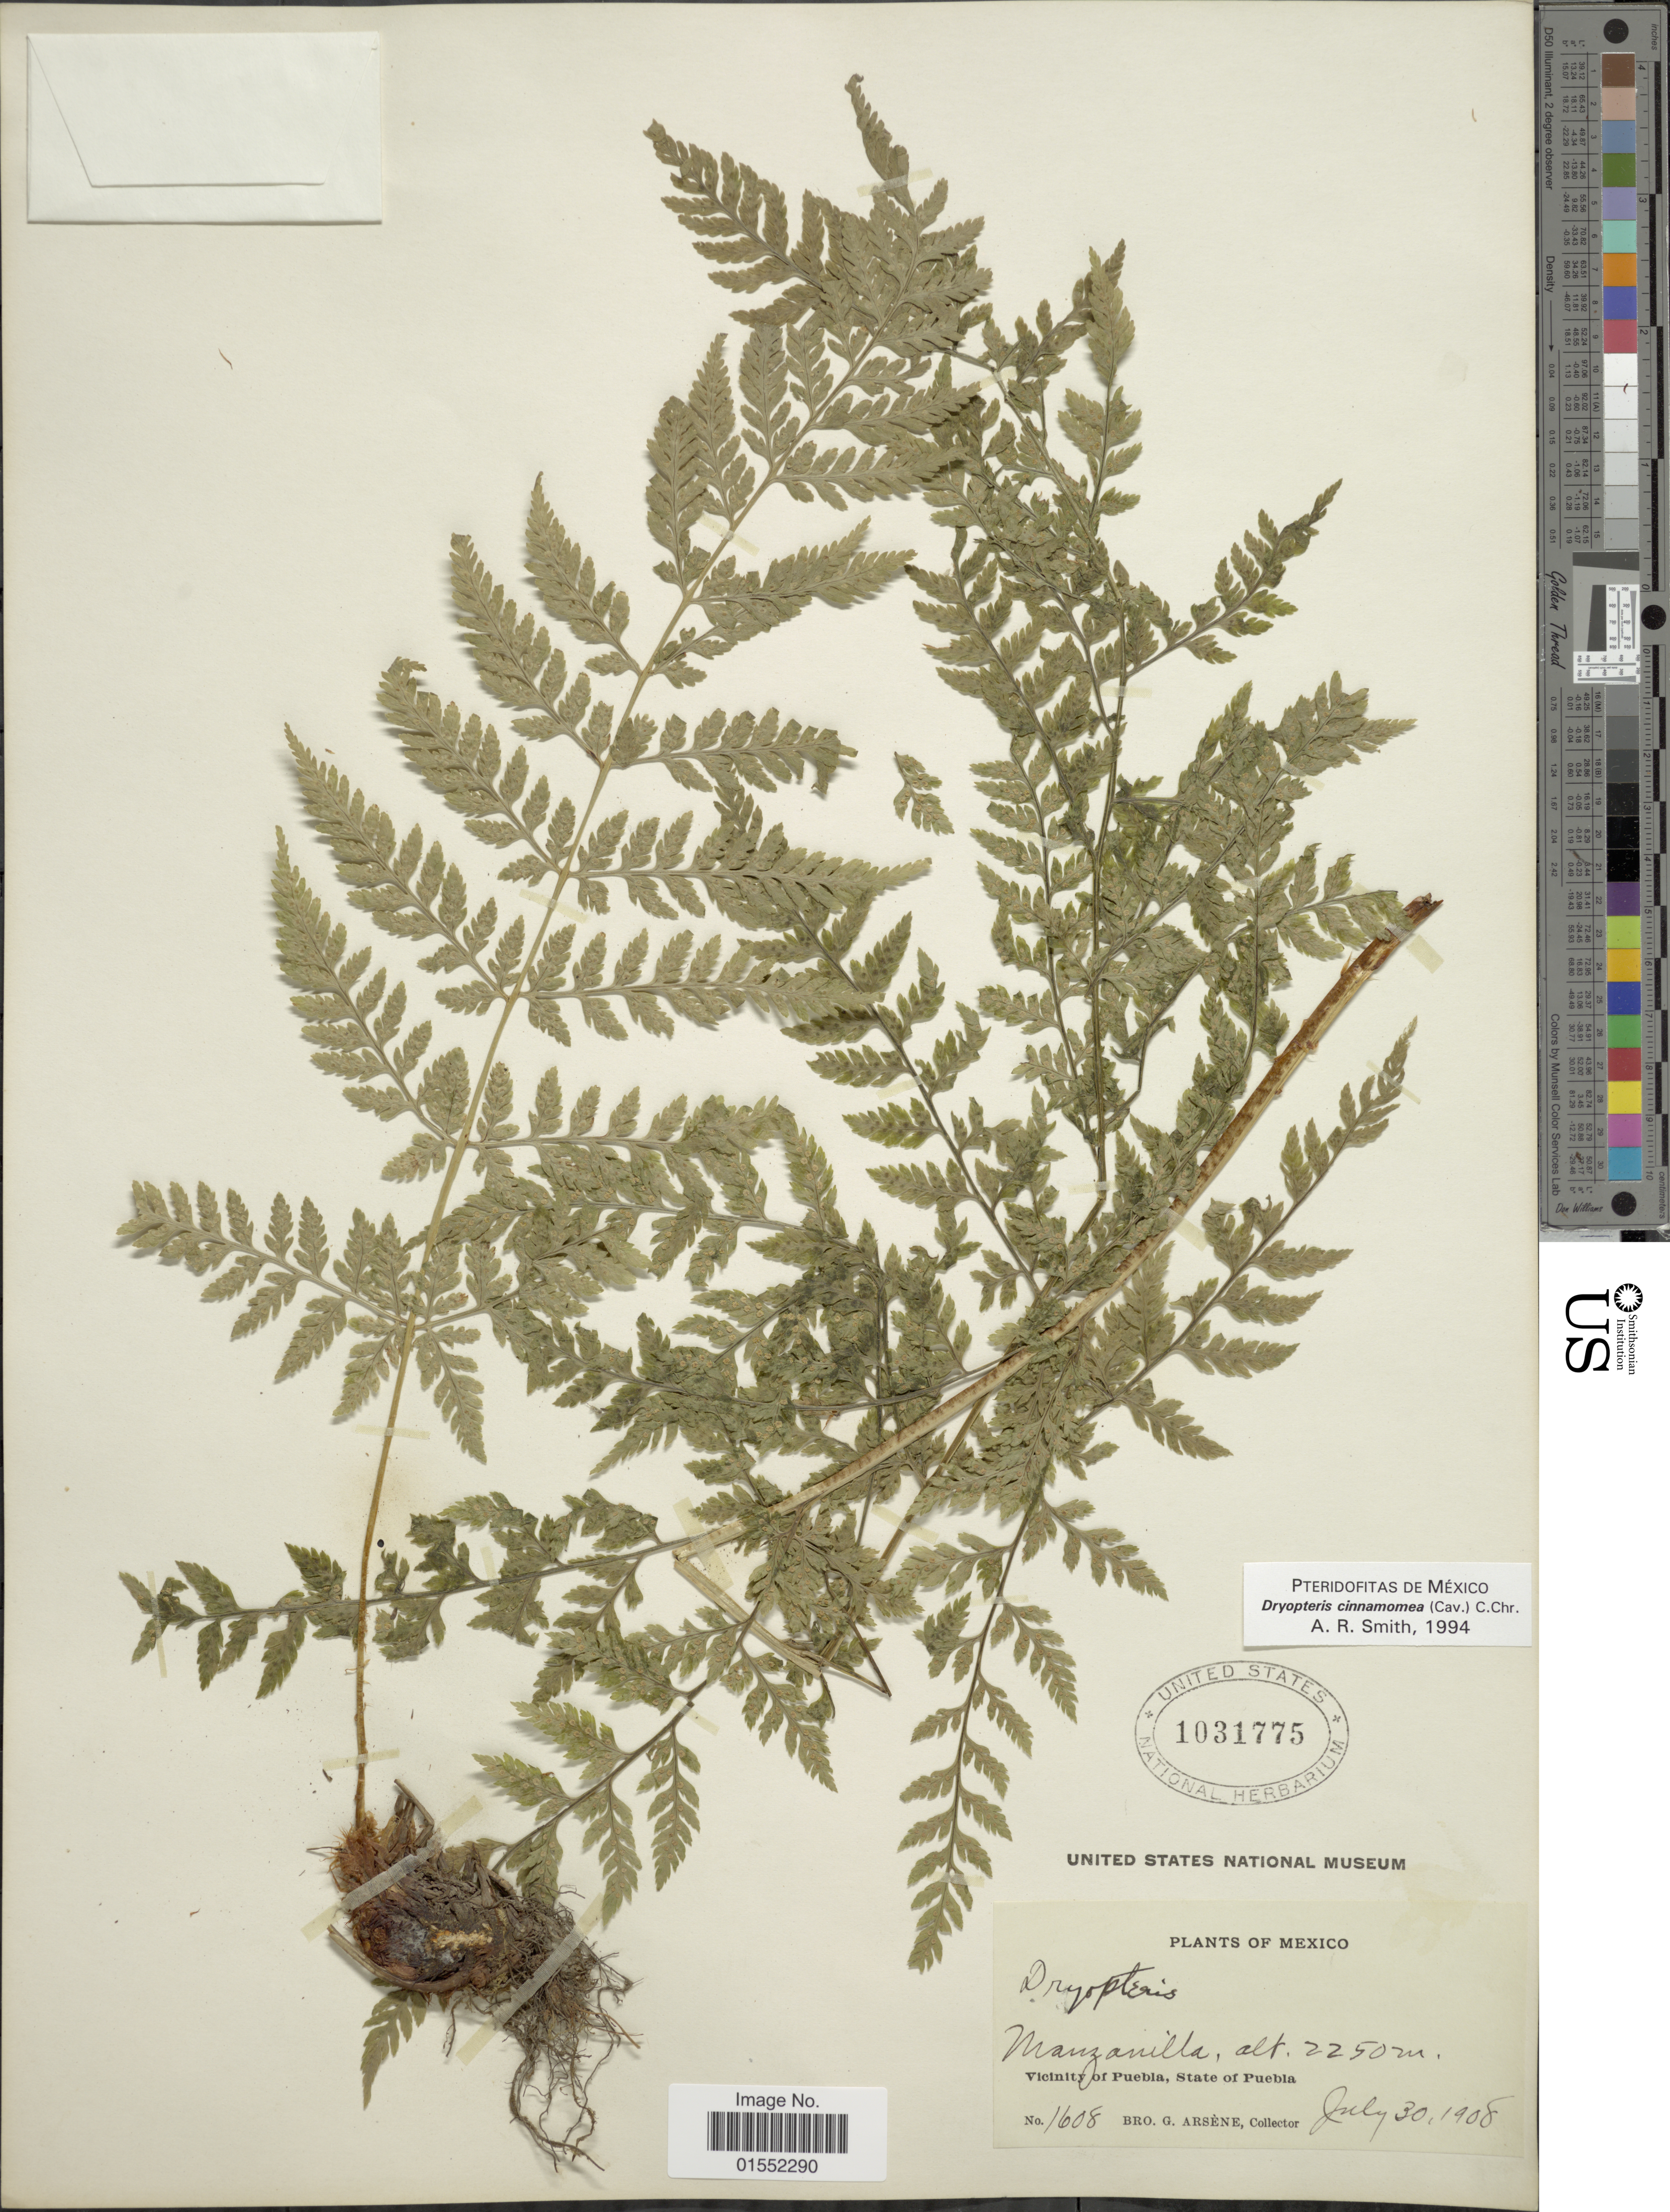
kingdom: Plantae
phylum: Tracheophyta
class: Polypodiopsida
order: Polypodiales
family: Dryopteridaceae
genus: Dryopteris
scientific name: Dryopteris cinnamomea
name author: (Cav.) C. Chr.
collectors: Bro. G. Arsène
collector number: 1608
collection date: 1908-07-30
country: Mexico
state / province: Puebla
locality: Manzanilla, Vicinity of Puebla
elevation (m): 2250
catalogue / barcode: US 1031775